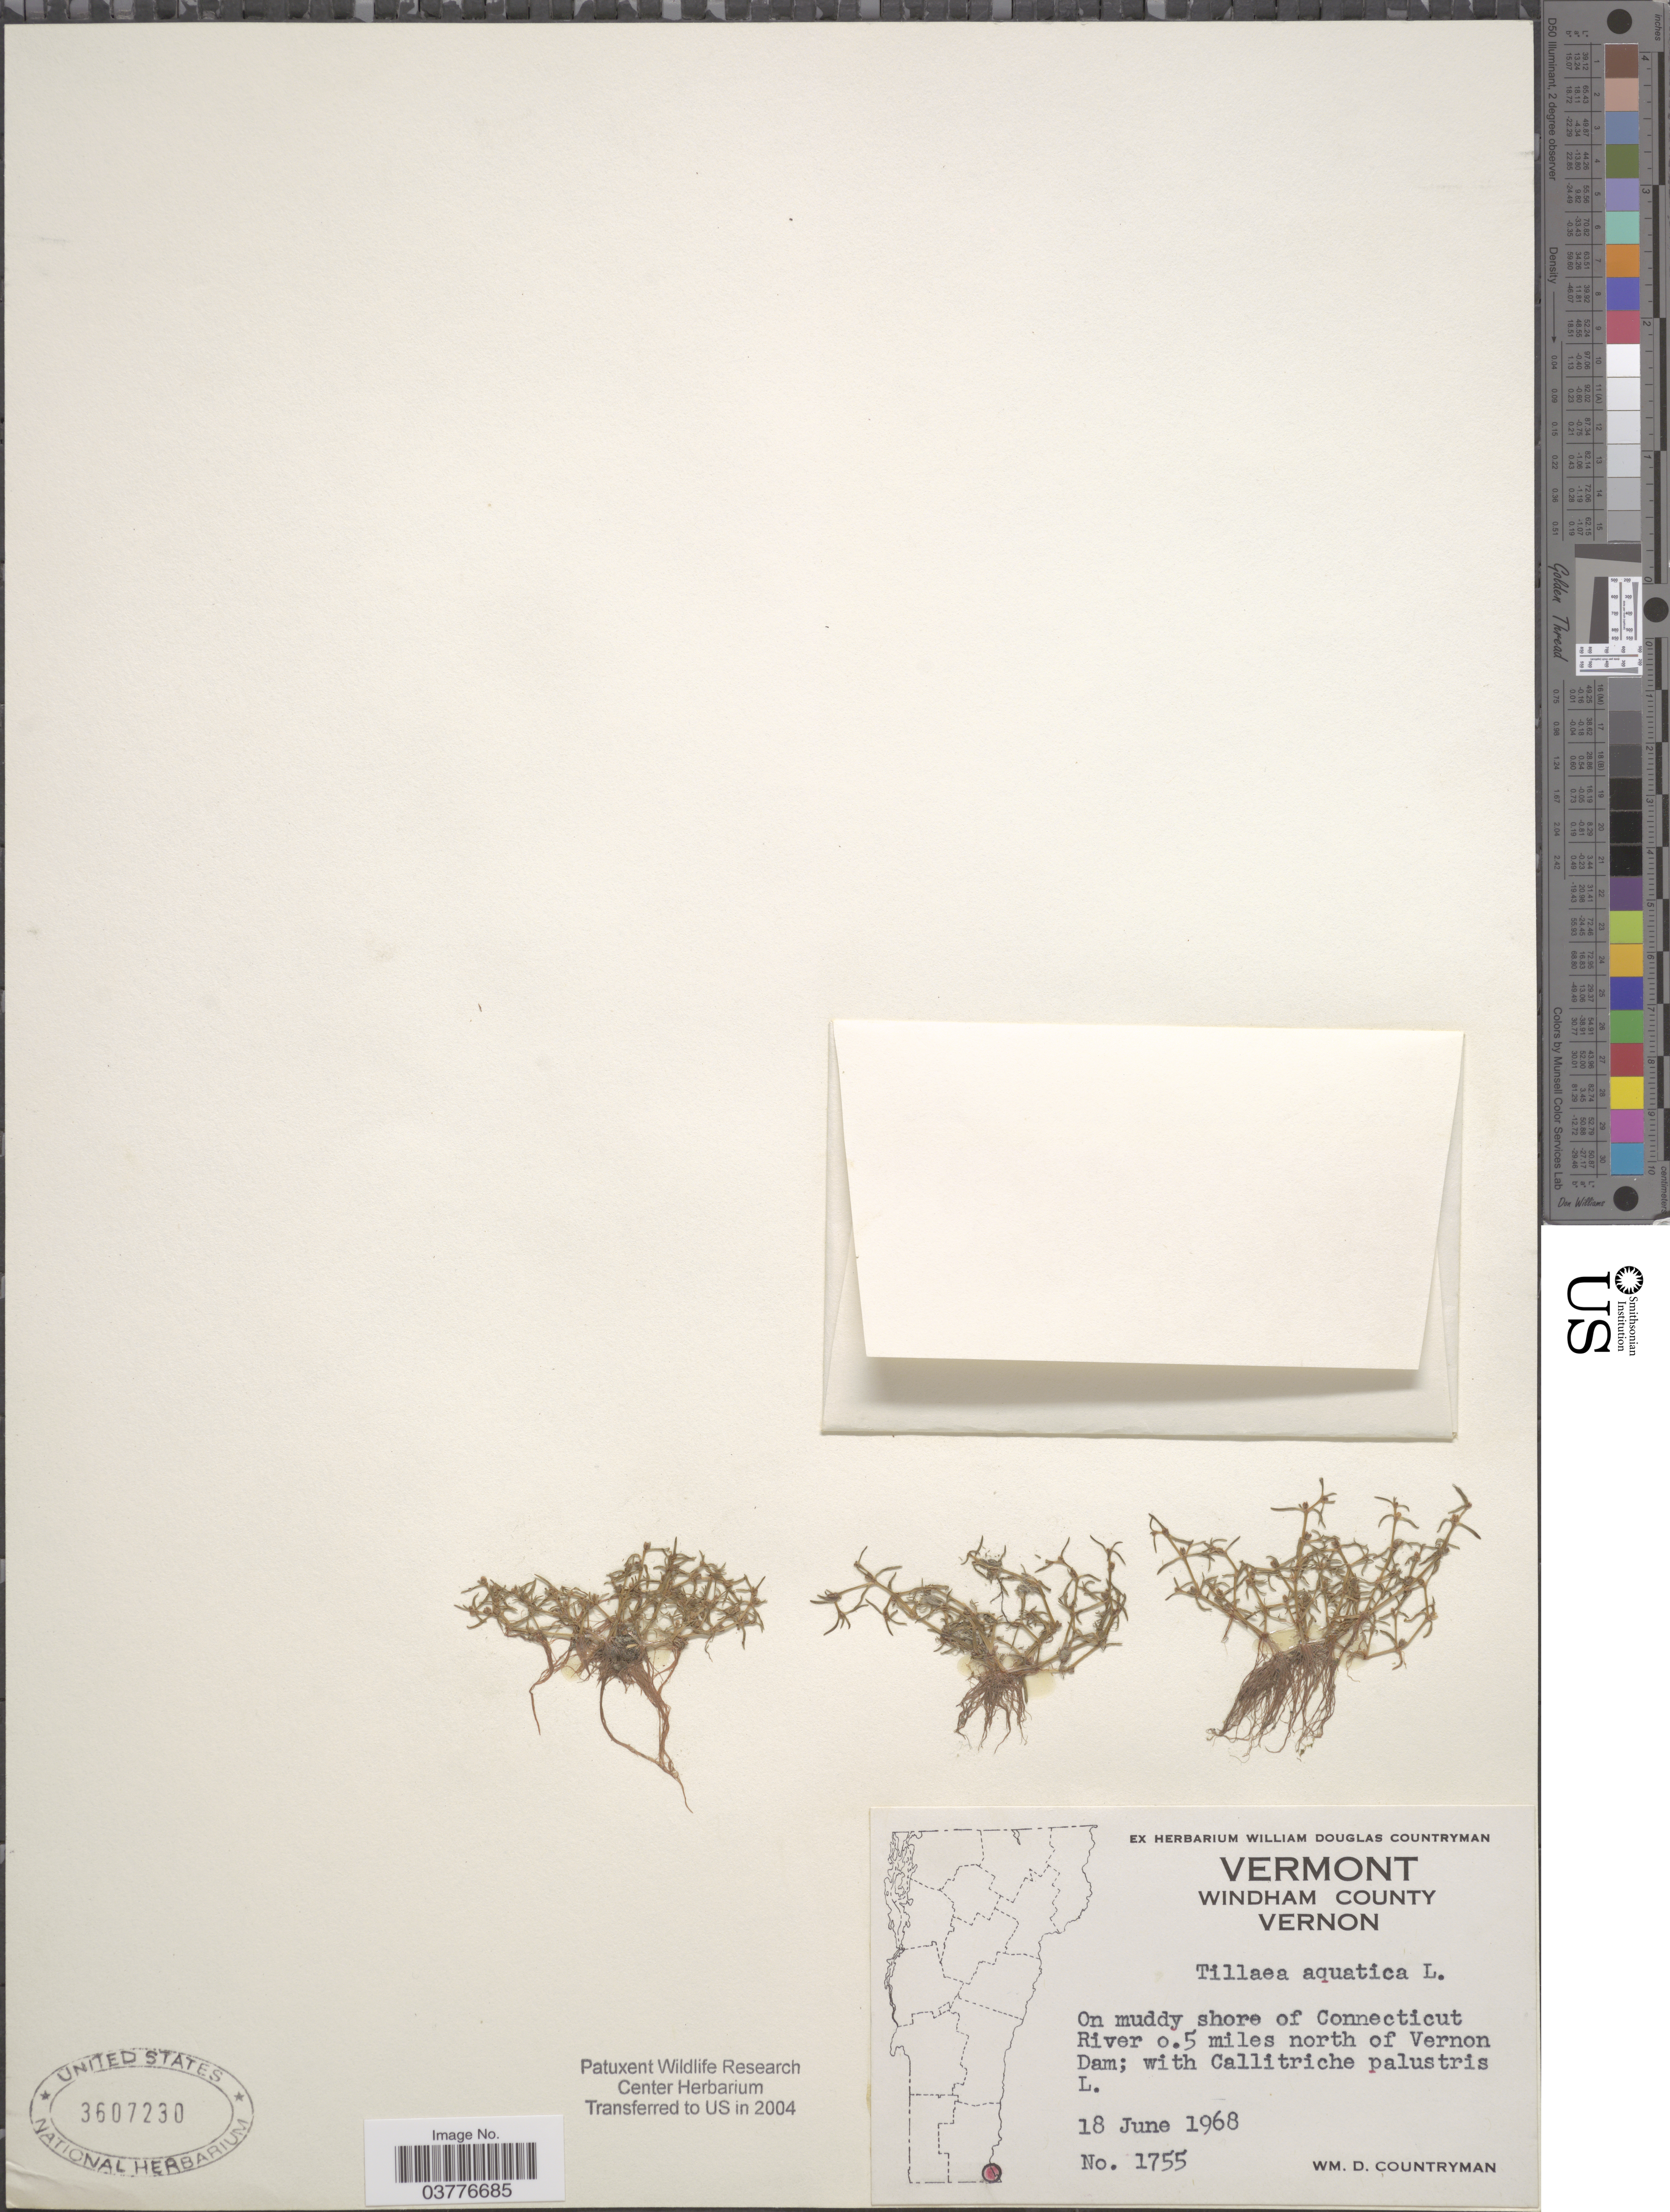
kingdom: Plantae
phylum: Tracheophyta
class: Magnoliopsida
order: Saxifragales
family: Crassulaceae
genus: Crassula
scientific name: Crassula aquatica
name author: (L.) Schönland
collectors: W. Countryman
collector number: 1755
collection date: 1968-06-18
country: United States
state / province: Vermont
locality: Windham County. Vernon. On muddy shore of Connecticut River 0.5 miles north of Vernon Dam.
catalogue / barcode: US 3607230